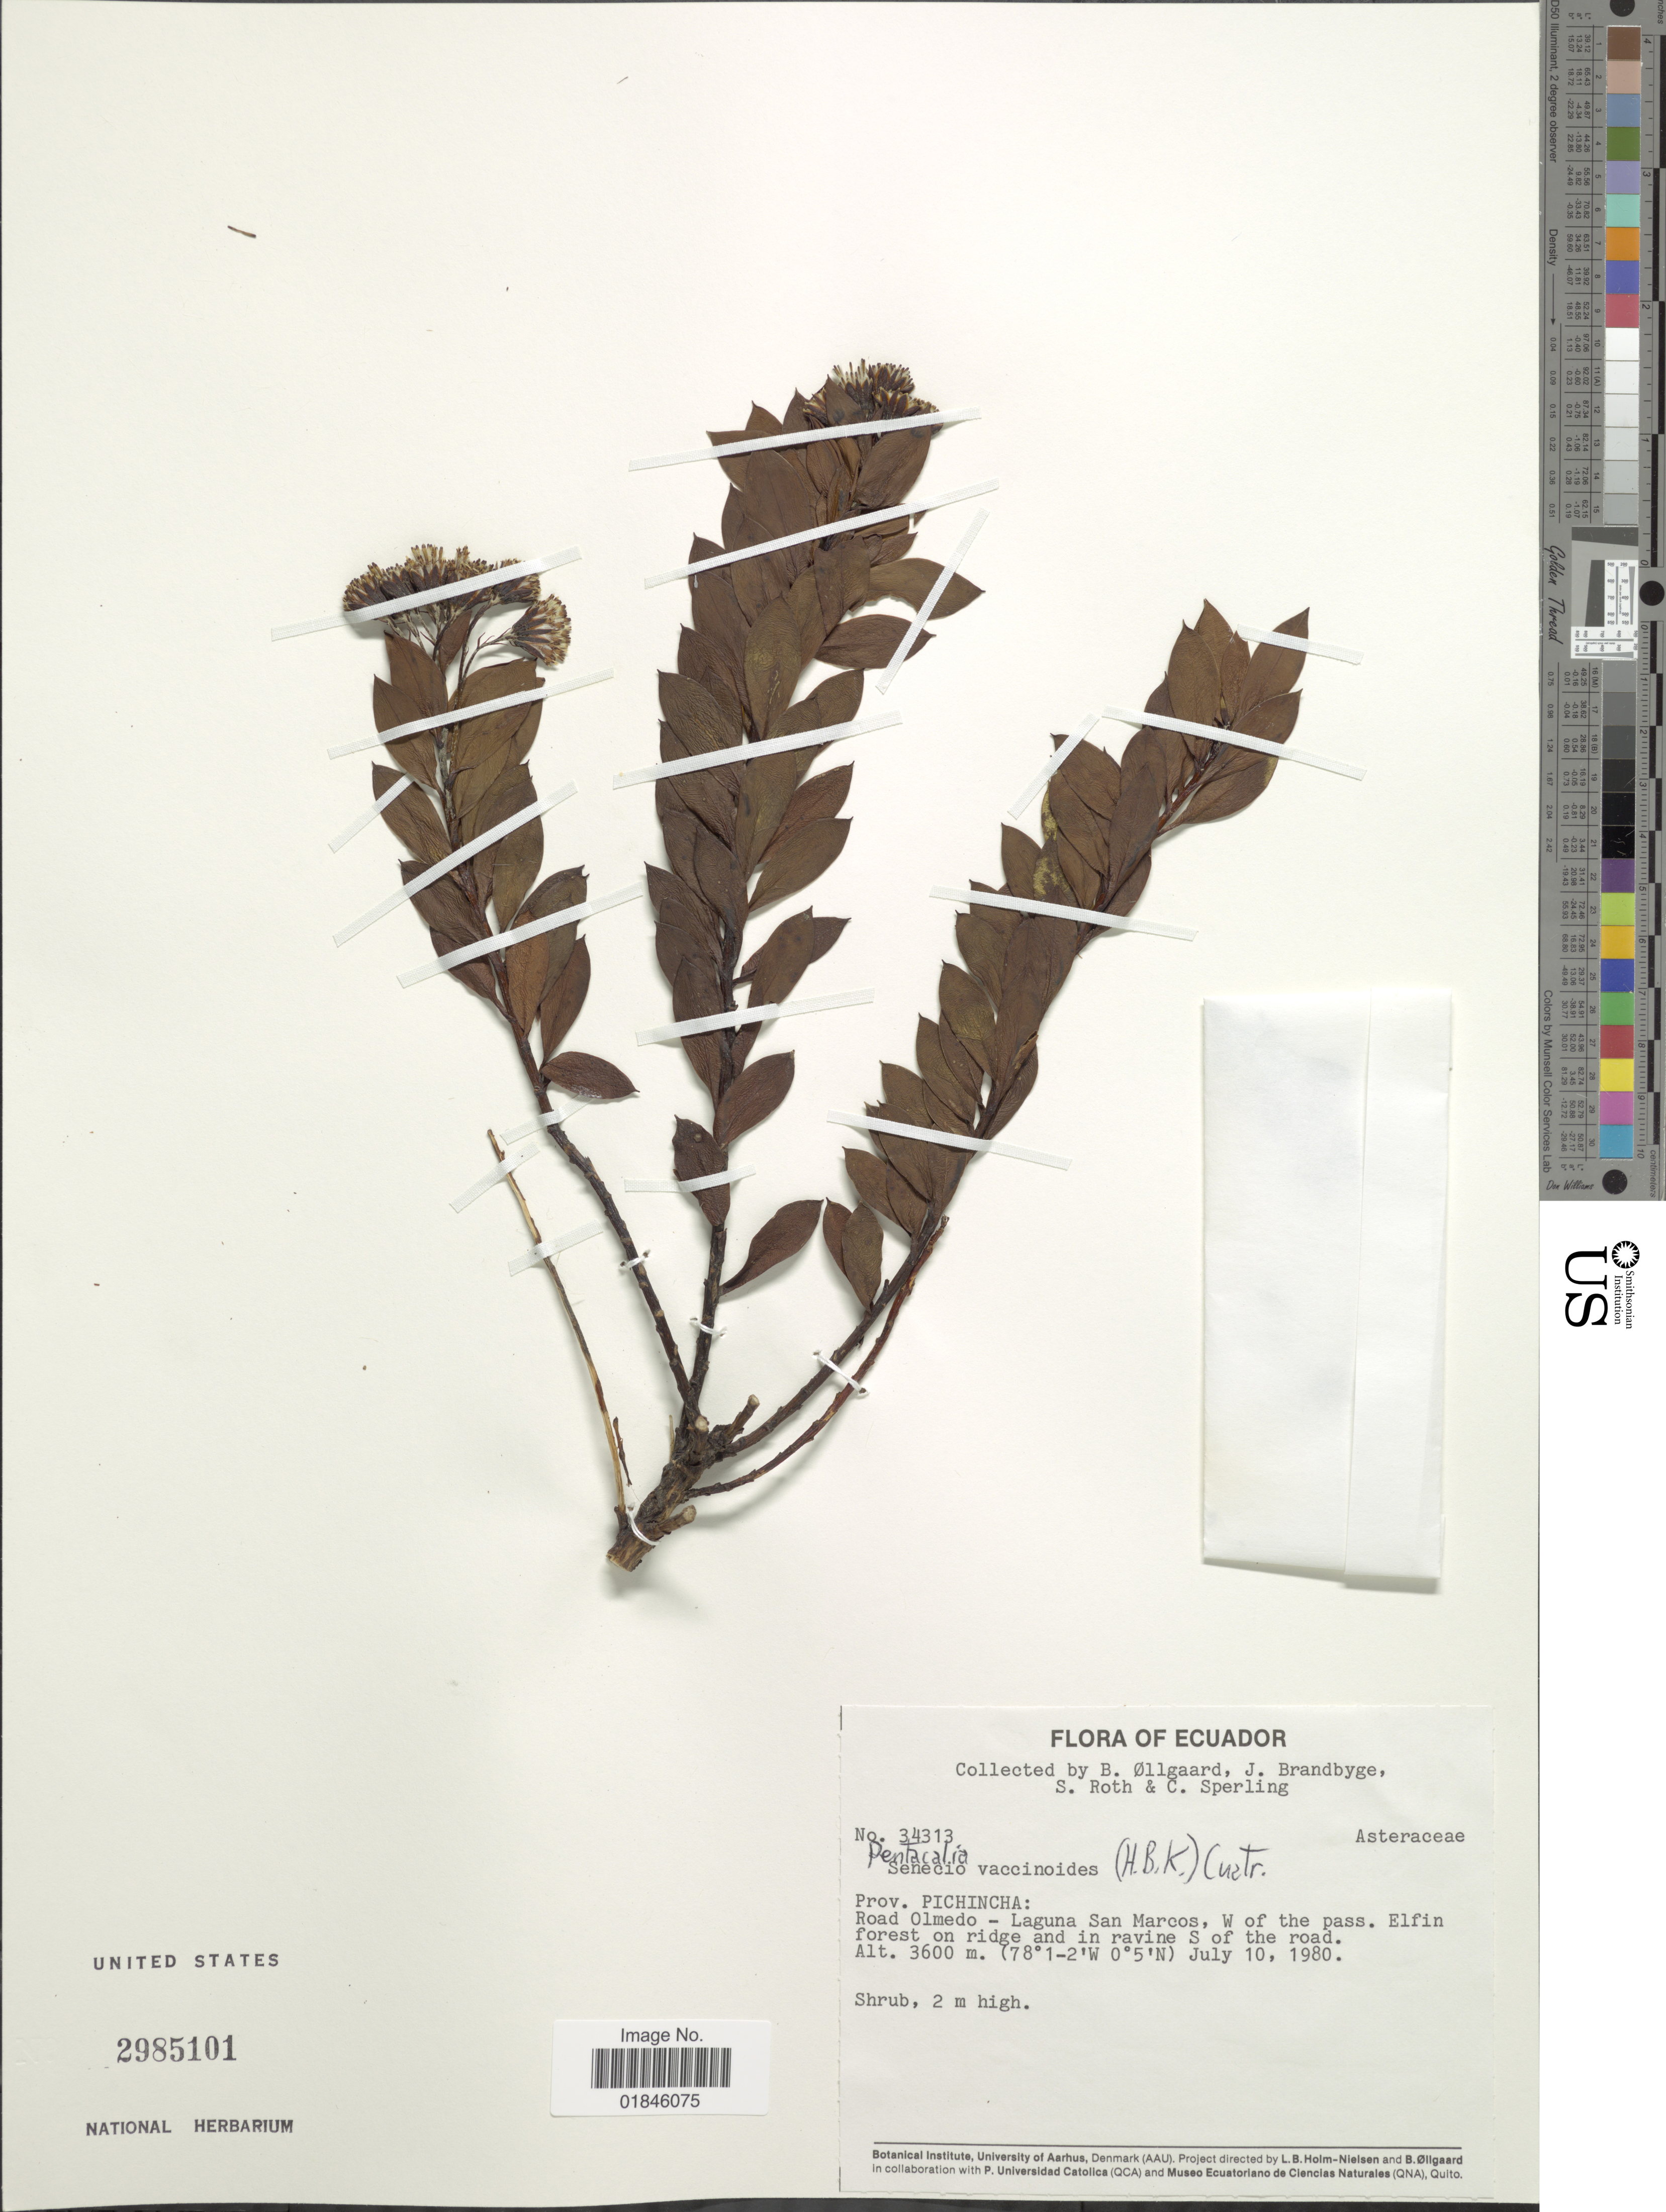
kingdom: Plantae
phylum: Tracheophyta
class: Magnoliopsida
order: Asterales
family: Asteraceae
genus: Pentacalia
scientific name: Pentacalia vaccinioides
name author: (Kunth) Cuatrec.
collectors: B. Øllgaard, J. Brandbyge, S. Roth & C. Sperling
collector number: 34313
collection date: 1980-07-10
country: Ecuador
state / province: Pichincha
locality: Prov. Pichincha: Road Olmedo - Laguna San Marcos, W of the pass. Elfin forest on ridge and in ravine S of the road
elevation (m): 3600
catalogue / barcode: US 2985101